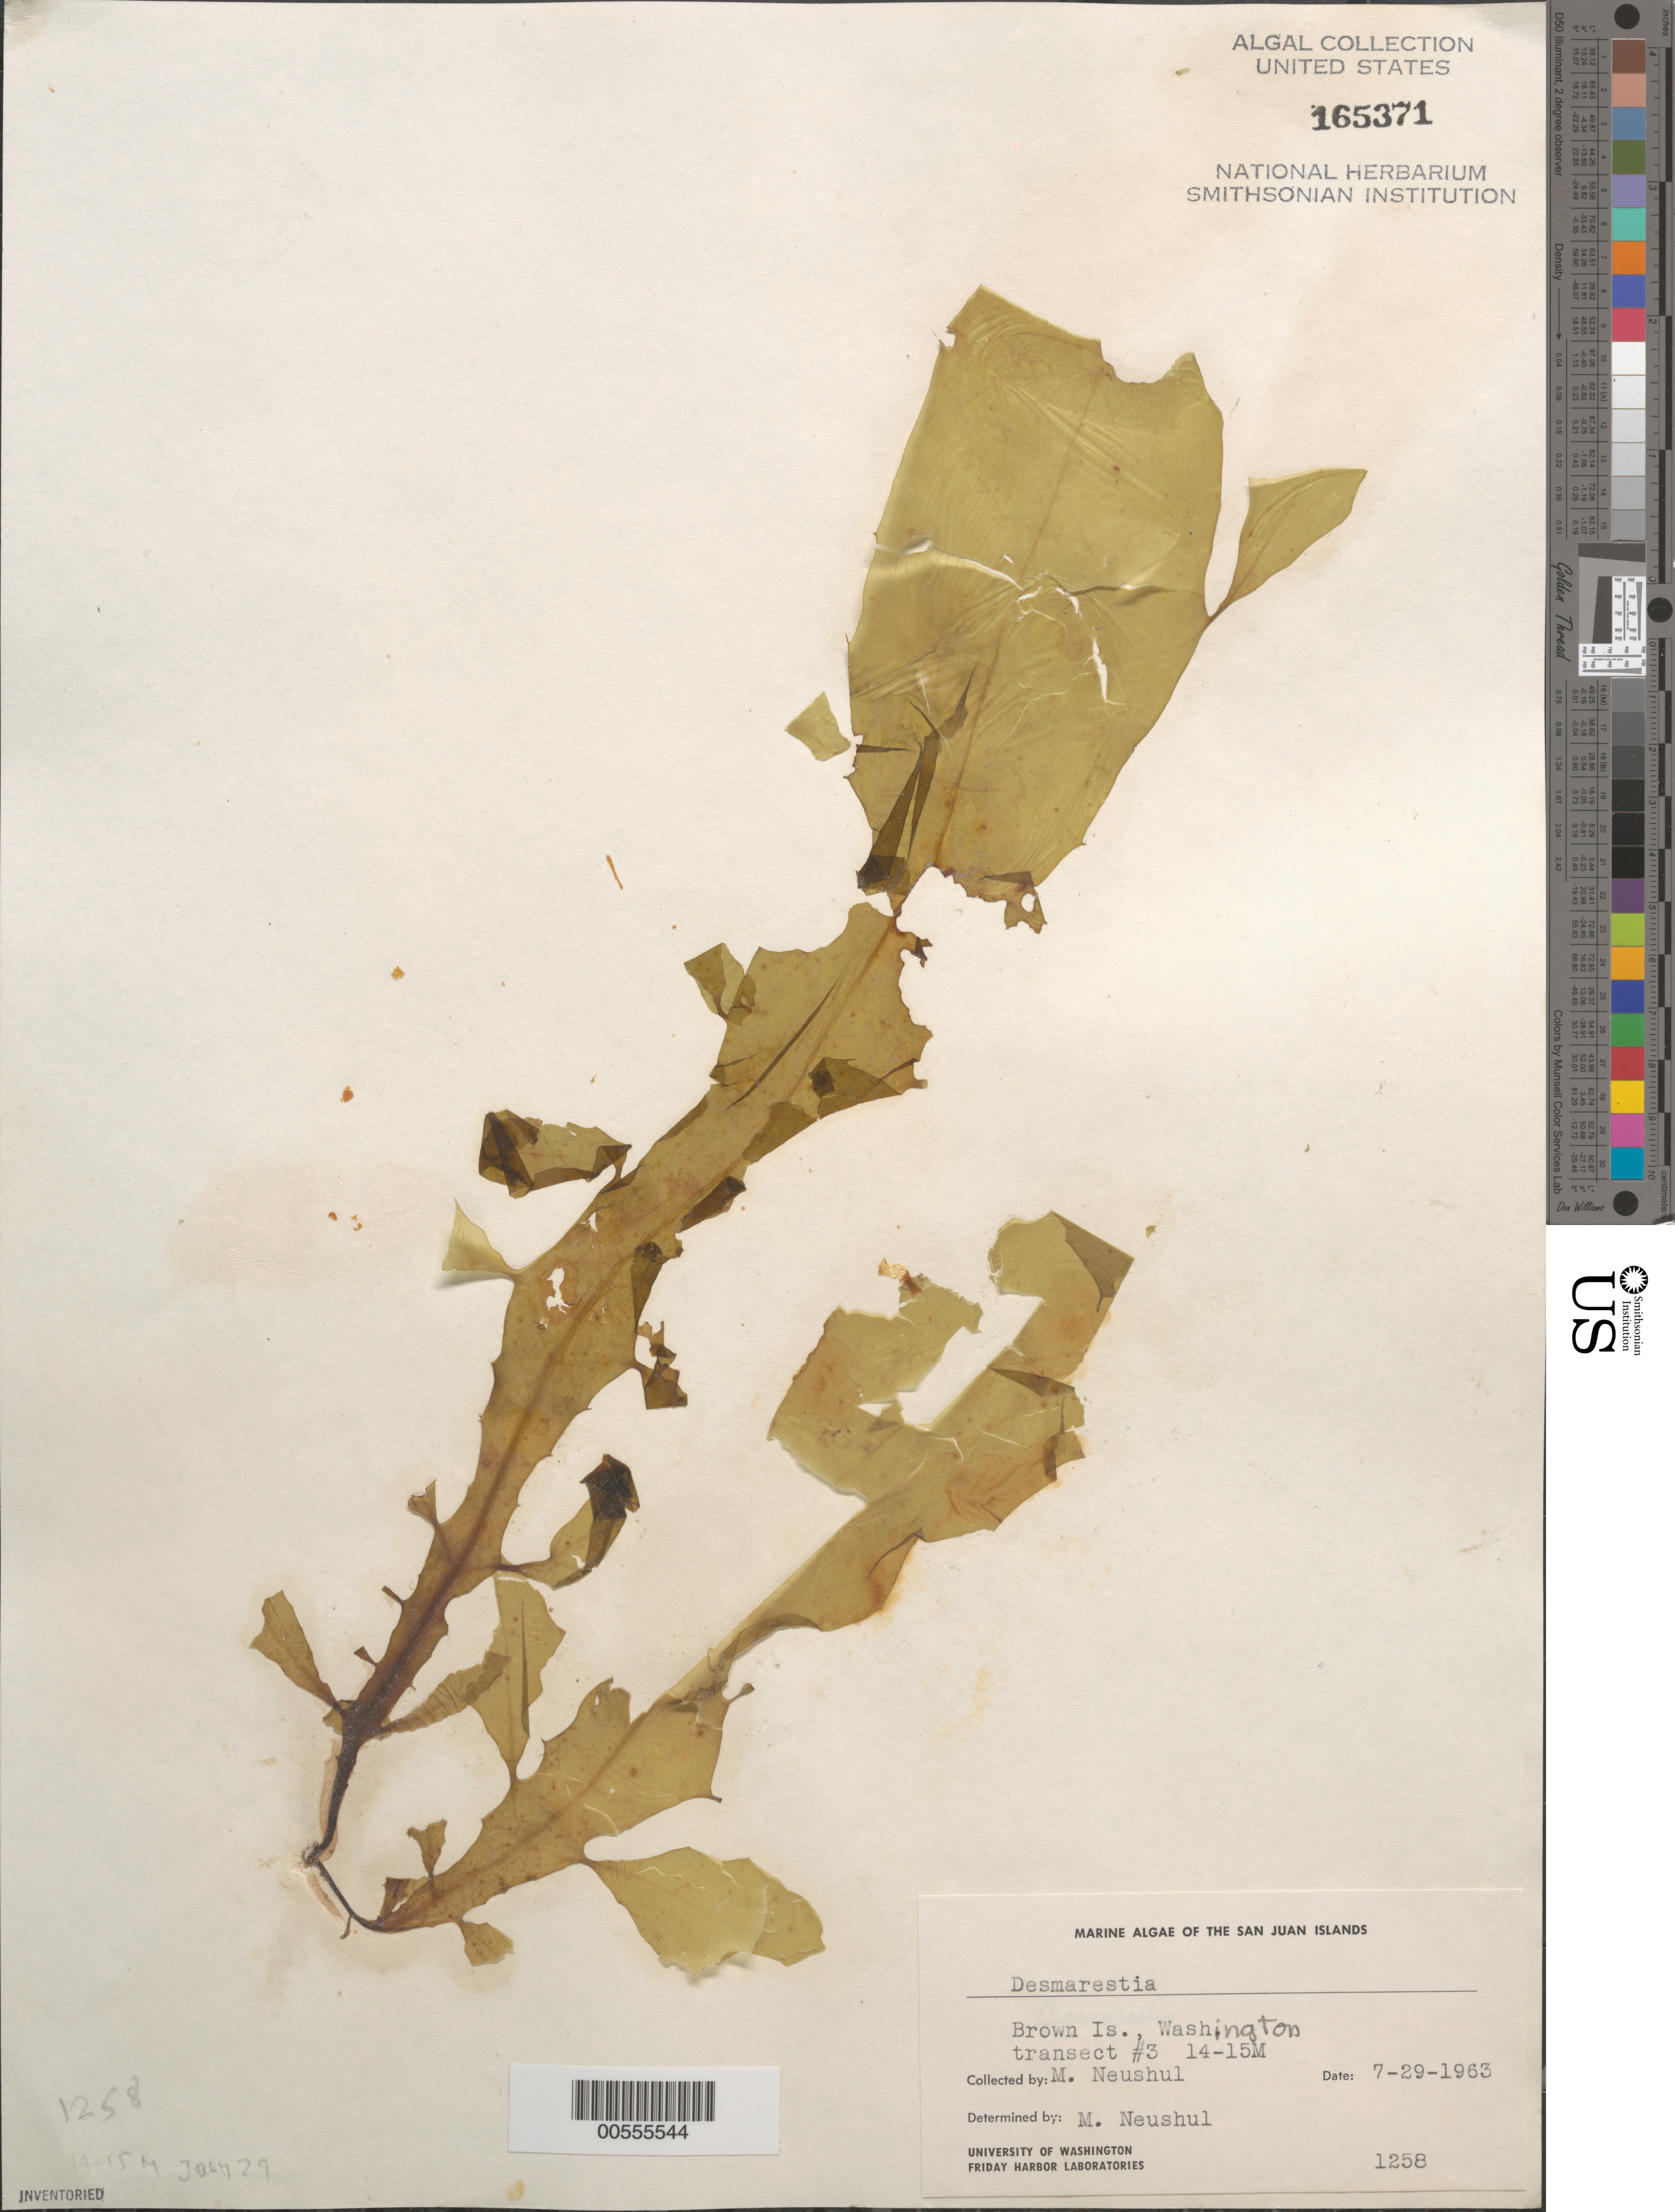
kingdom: Chromista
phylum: Ochrophyta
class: Phaeophyceae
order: Desmarestiales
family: Desmarestiaceae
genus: Desmarestia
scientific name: Desmarestia sp.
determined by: Neushul, M.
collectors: M. Neushul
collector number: Neushul 1258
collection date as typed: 29 Jul 1963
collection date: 1963-07-29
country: United States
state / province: Washington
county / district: San Juan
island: Brown Island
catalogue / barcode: US 165371